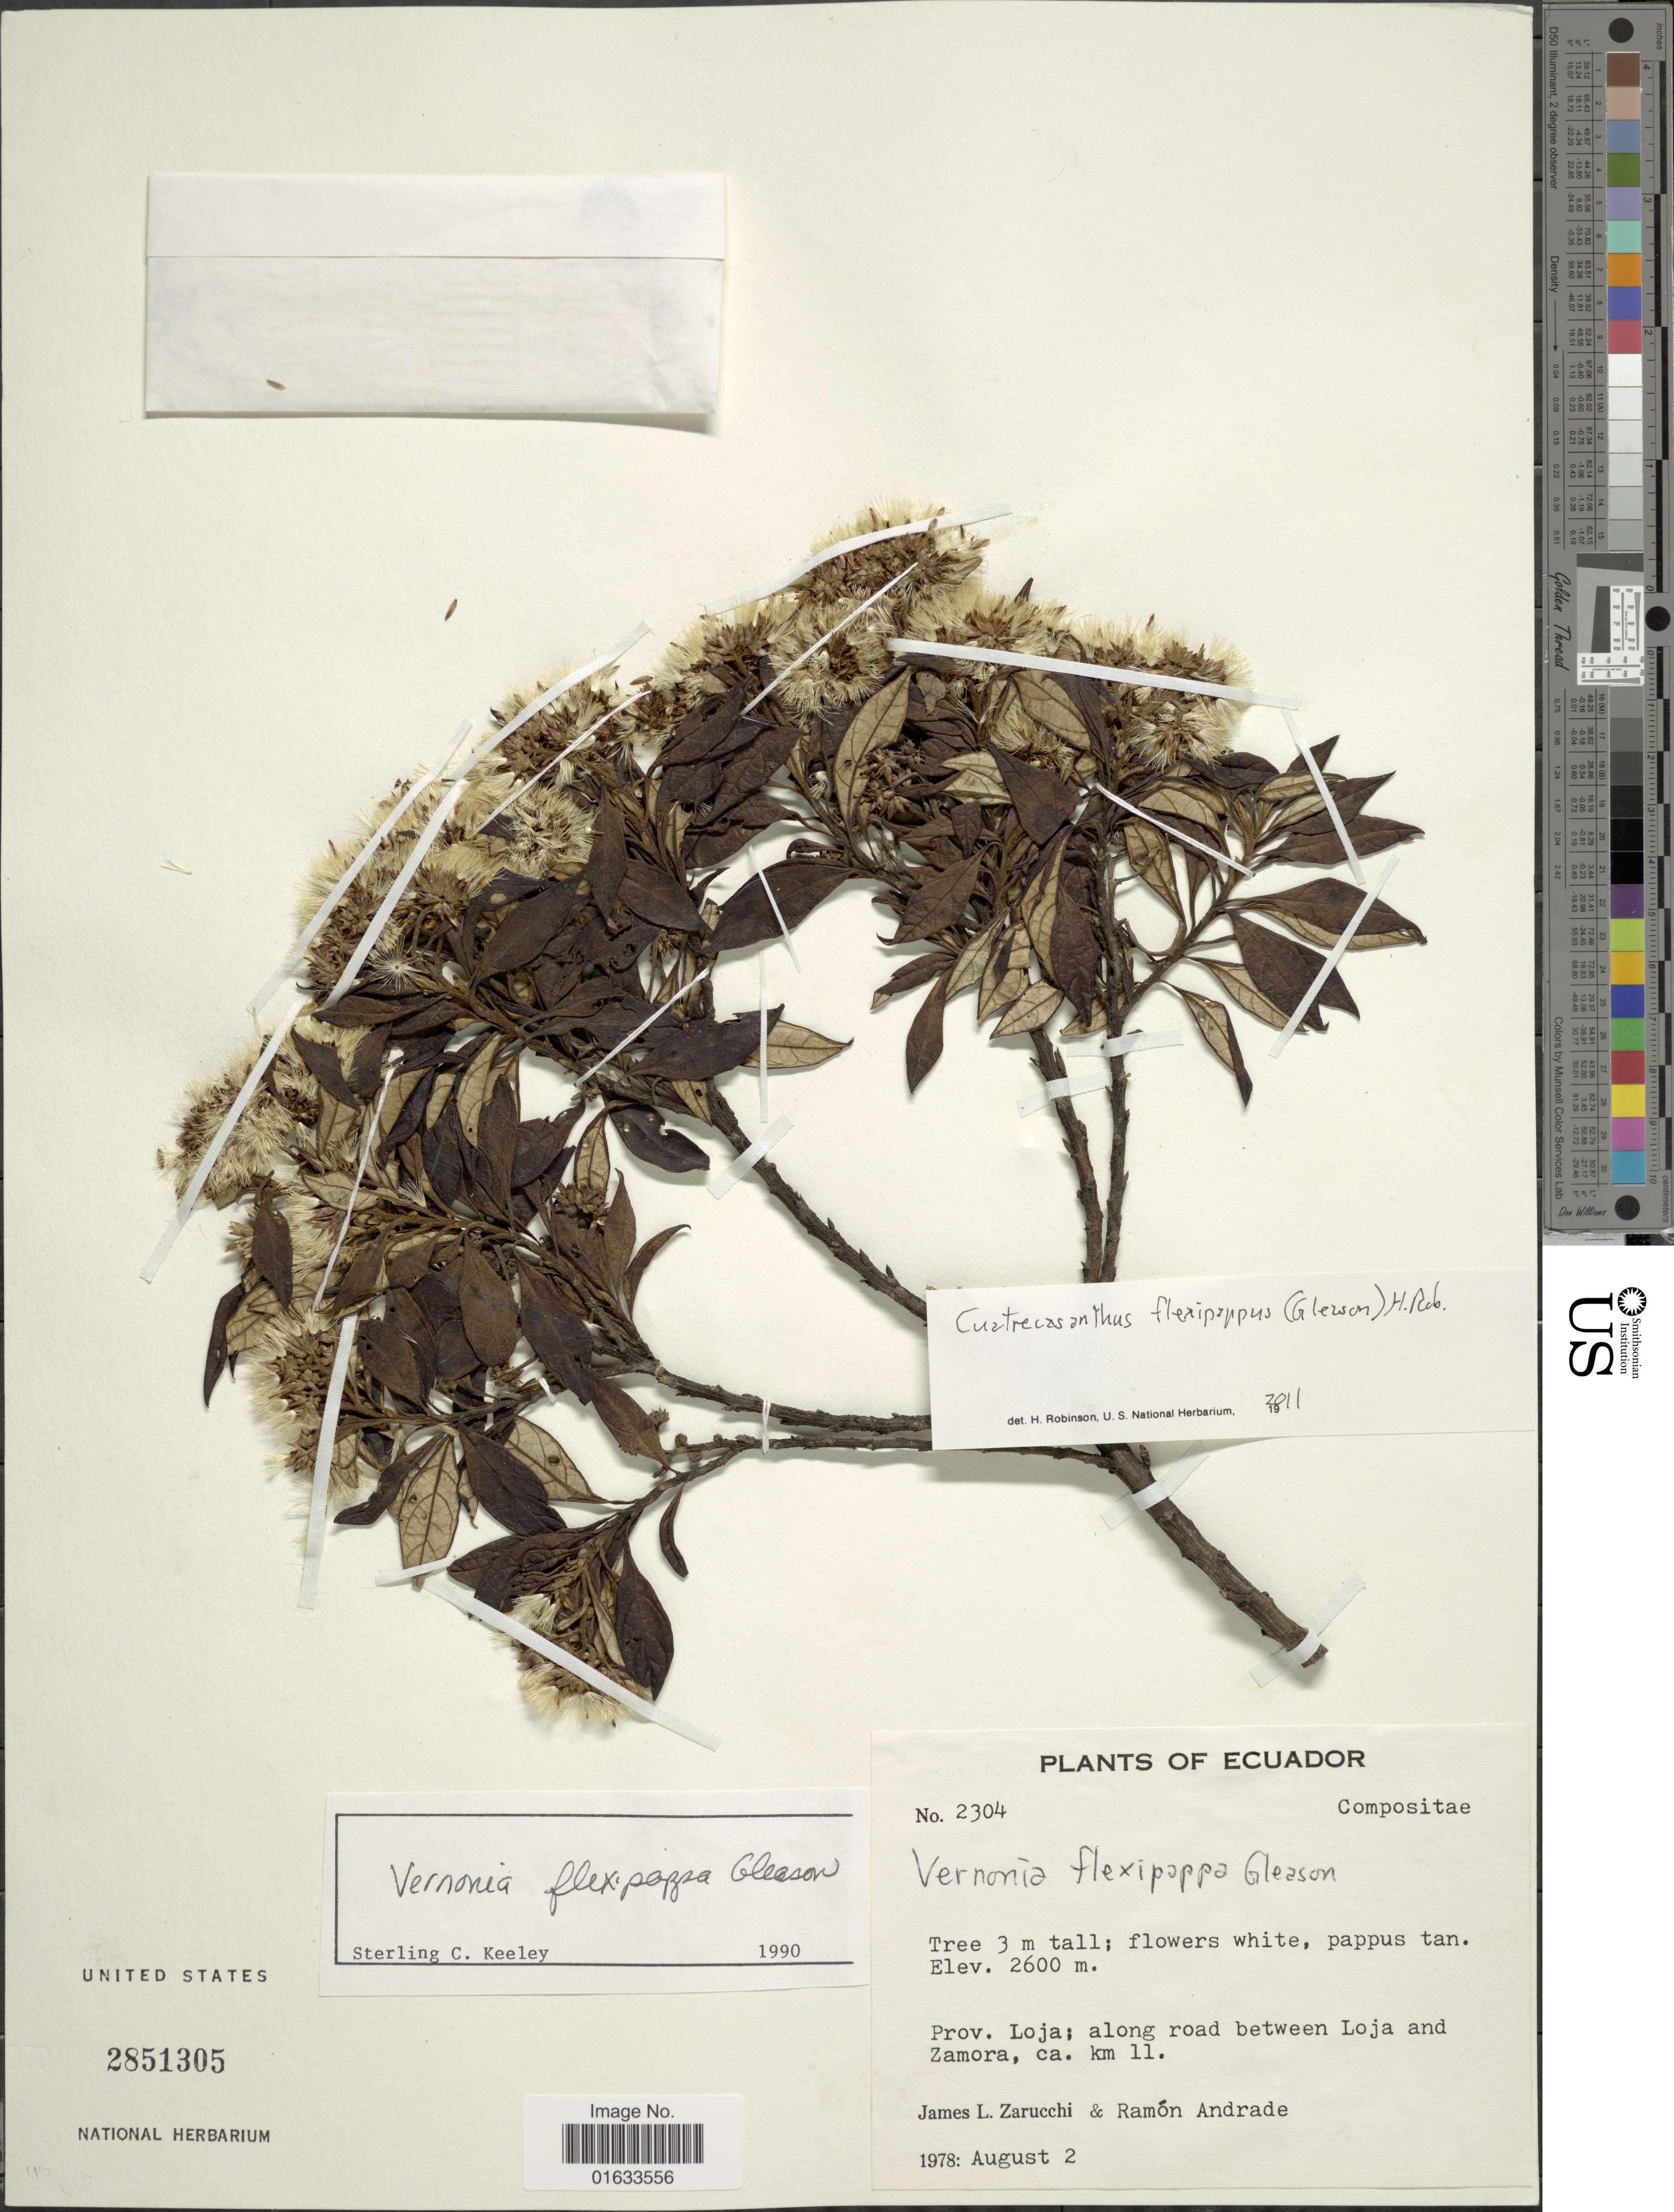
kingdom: Plantae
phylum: Tracheophyta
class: Magnoliopsida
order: Asterales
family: Asteraceae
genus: Cuatrecasanthus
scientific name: Cuatrecasanthus flexipappus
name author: (Gleason) H. Rob.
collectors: J. L. Zarucchi & R. Andrade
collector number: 2304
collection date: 1978-08-02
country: Ecuador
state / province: Loja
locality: Prov. Loja; along road between Loja and Zamora, ca. km 11.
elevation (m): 2600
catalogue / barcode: US 2851305